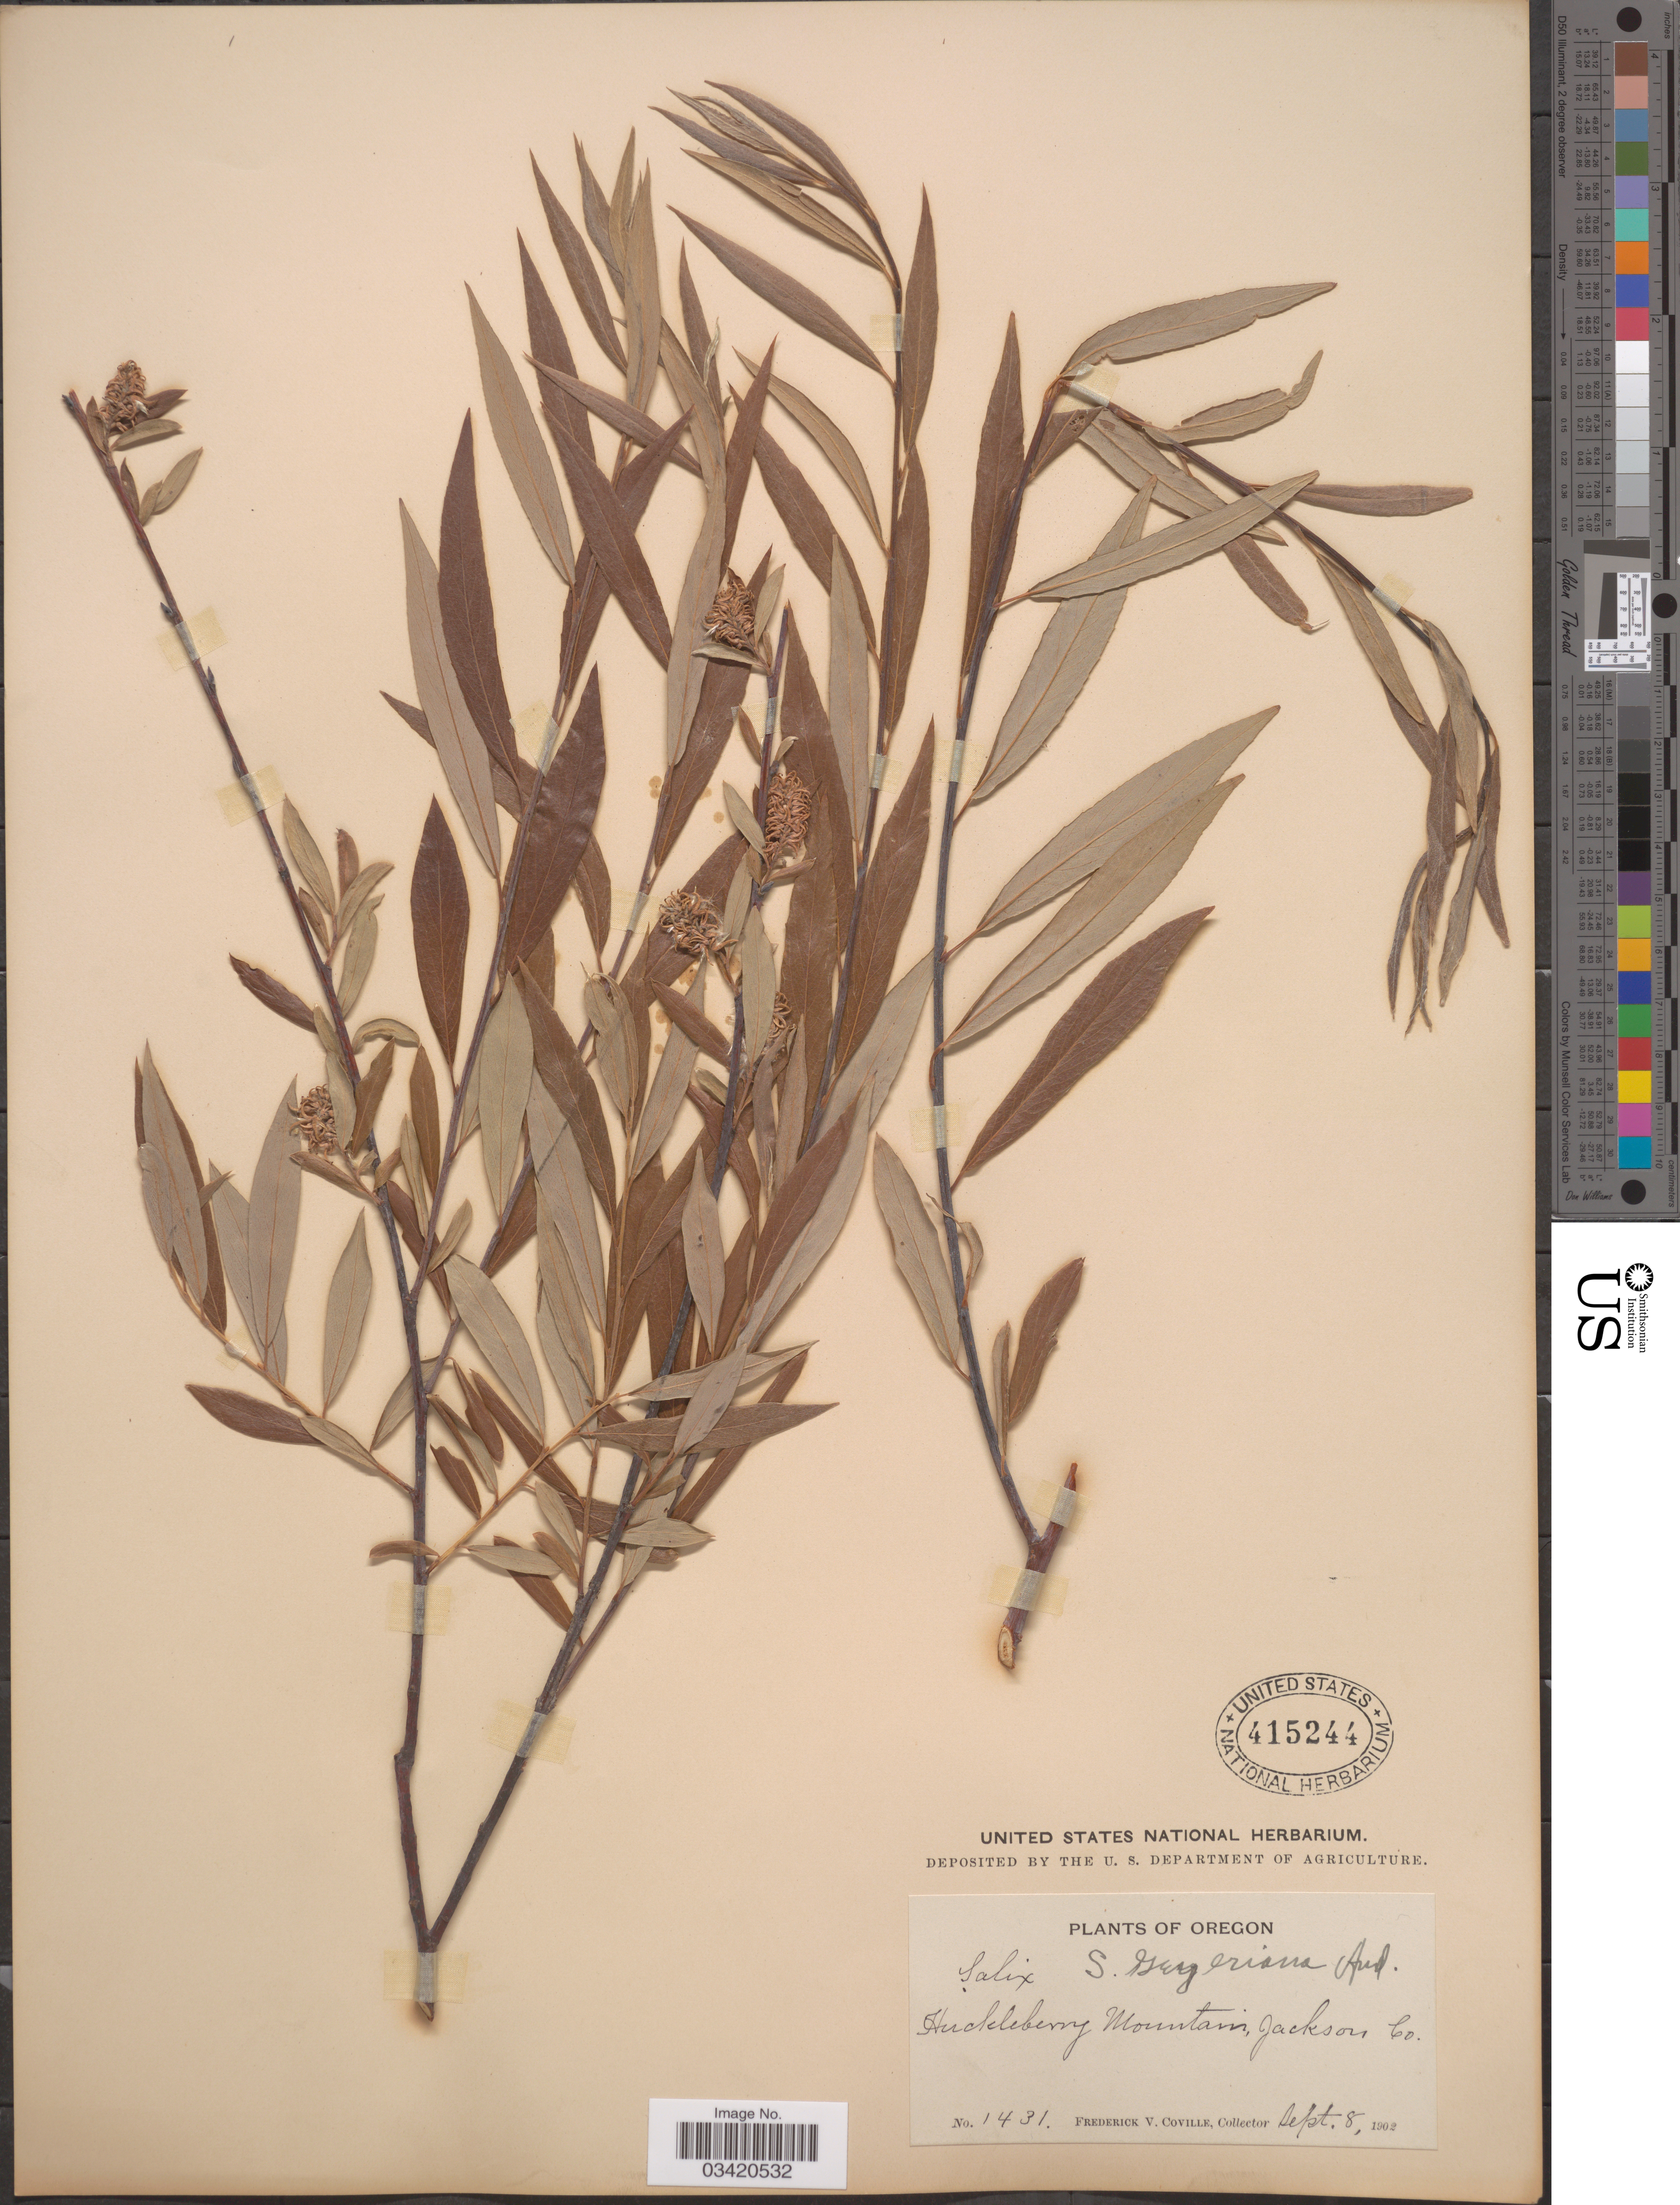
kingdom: Plantae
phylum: Tracheophyta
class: Magnoliopsida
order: Malpighiales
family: Salicaceae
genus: Salix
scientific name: Salix geyeriana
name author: Andersson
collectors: F. V. Coville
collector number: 1431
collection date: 1902-09-08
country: United States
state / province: Oregon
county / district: Jackson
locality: Huckleberry Mountain, Jackson Co.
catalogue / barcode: US 415244